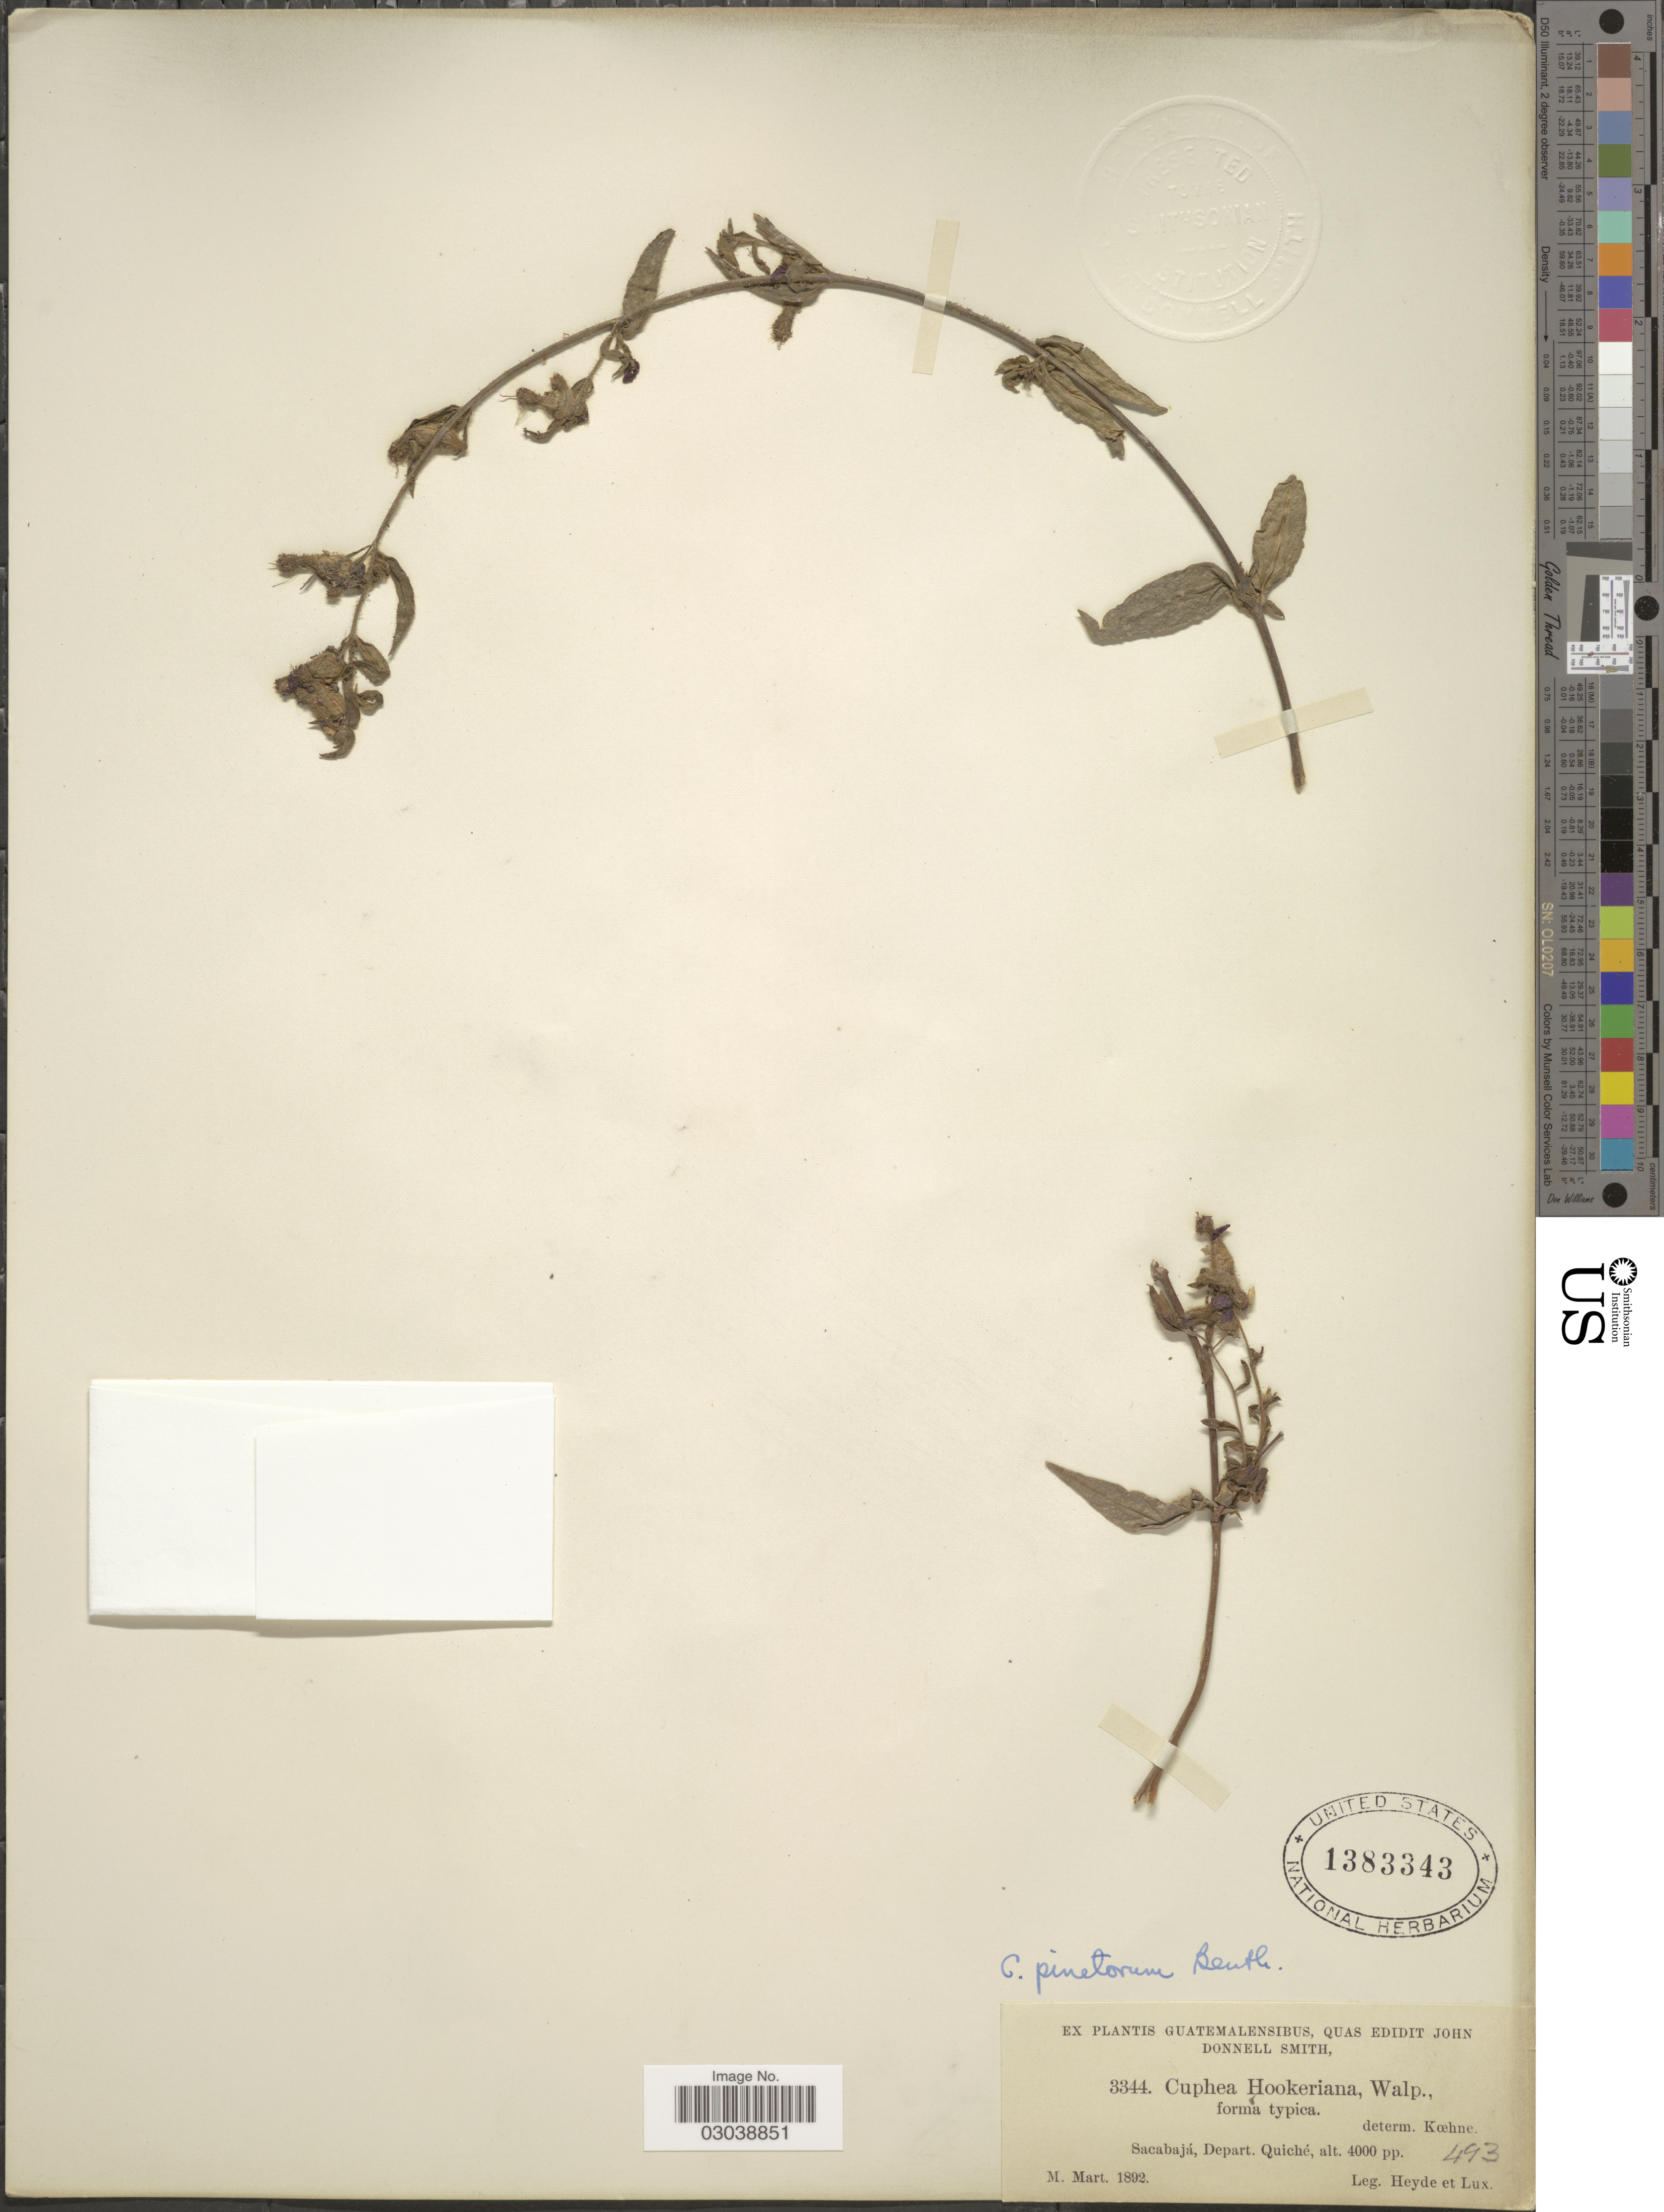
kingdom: Plantae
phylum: Tracheophyta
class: Magnoliopsida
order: Myrtales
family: Lythraceae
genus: Cuphea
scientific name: Cuphea pinetorum Benth.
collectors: Heyde & Lux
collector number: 3344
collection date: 1892-03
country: Guatemala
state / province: El Quiché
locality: Sacabajá, Depart. Quiché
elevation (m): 1219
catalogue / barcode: US 1383343